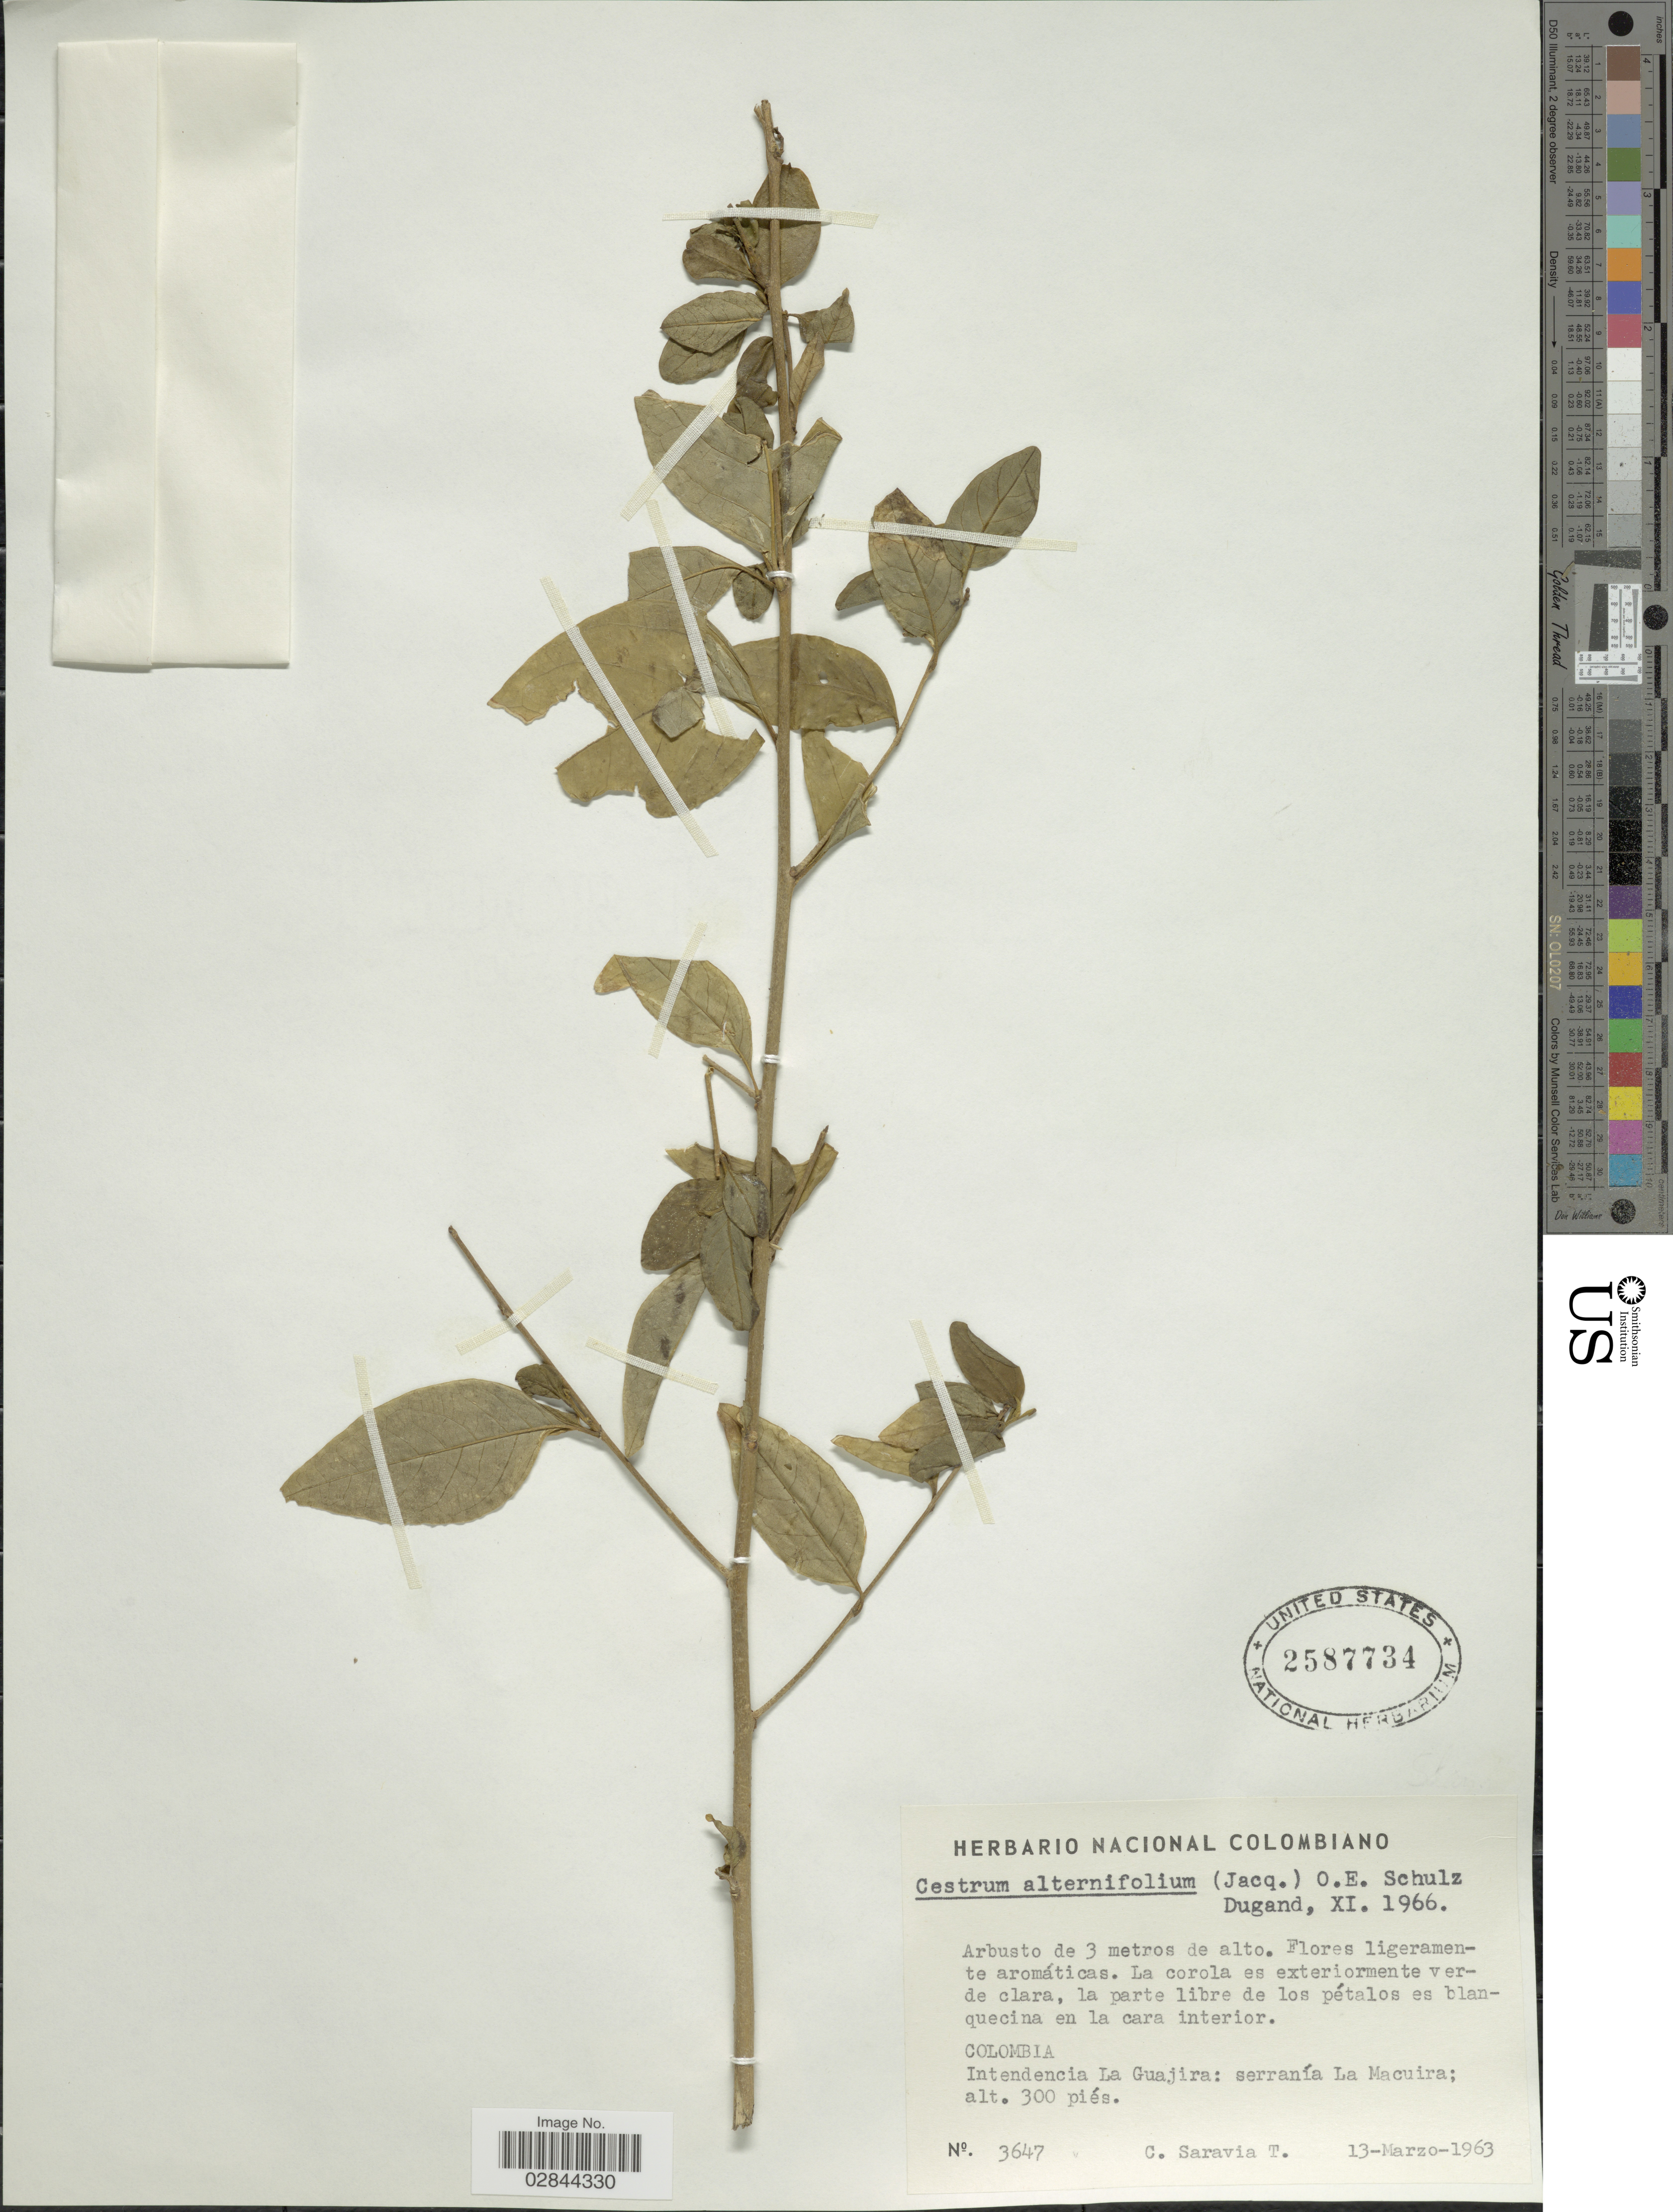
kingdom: Plantae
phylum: Tracheophyta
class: Magnoliopsida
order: Solanales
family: Solanaceae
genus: Cestrum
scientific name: Cestrum alternifolium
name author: (Jacq.) O.E. Schulz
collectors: C. Saravia T.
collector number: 3647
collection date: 1963-03-13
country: Colombia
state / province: La Guajira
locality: Intendencia La Guajira, serranía La Macuira.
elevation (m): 91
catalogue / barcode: US 2587734